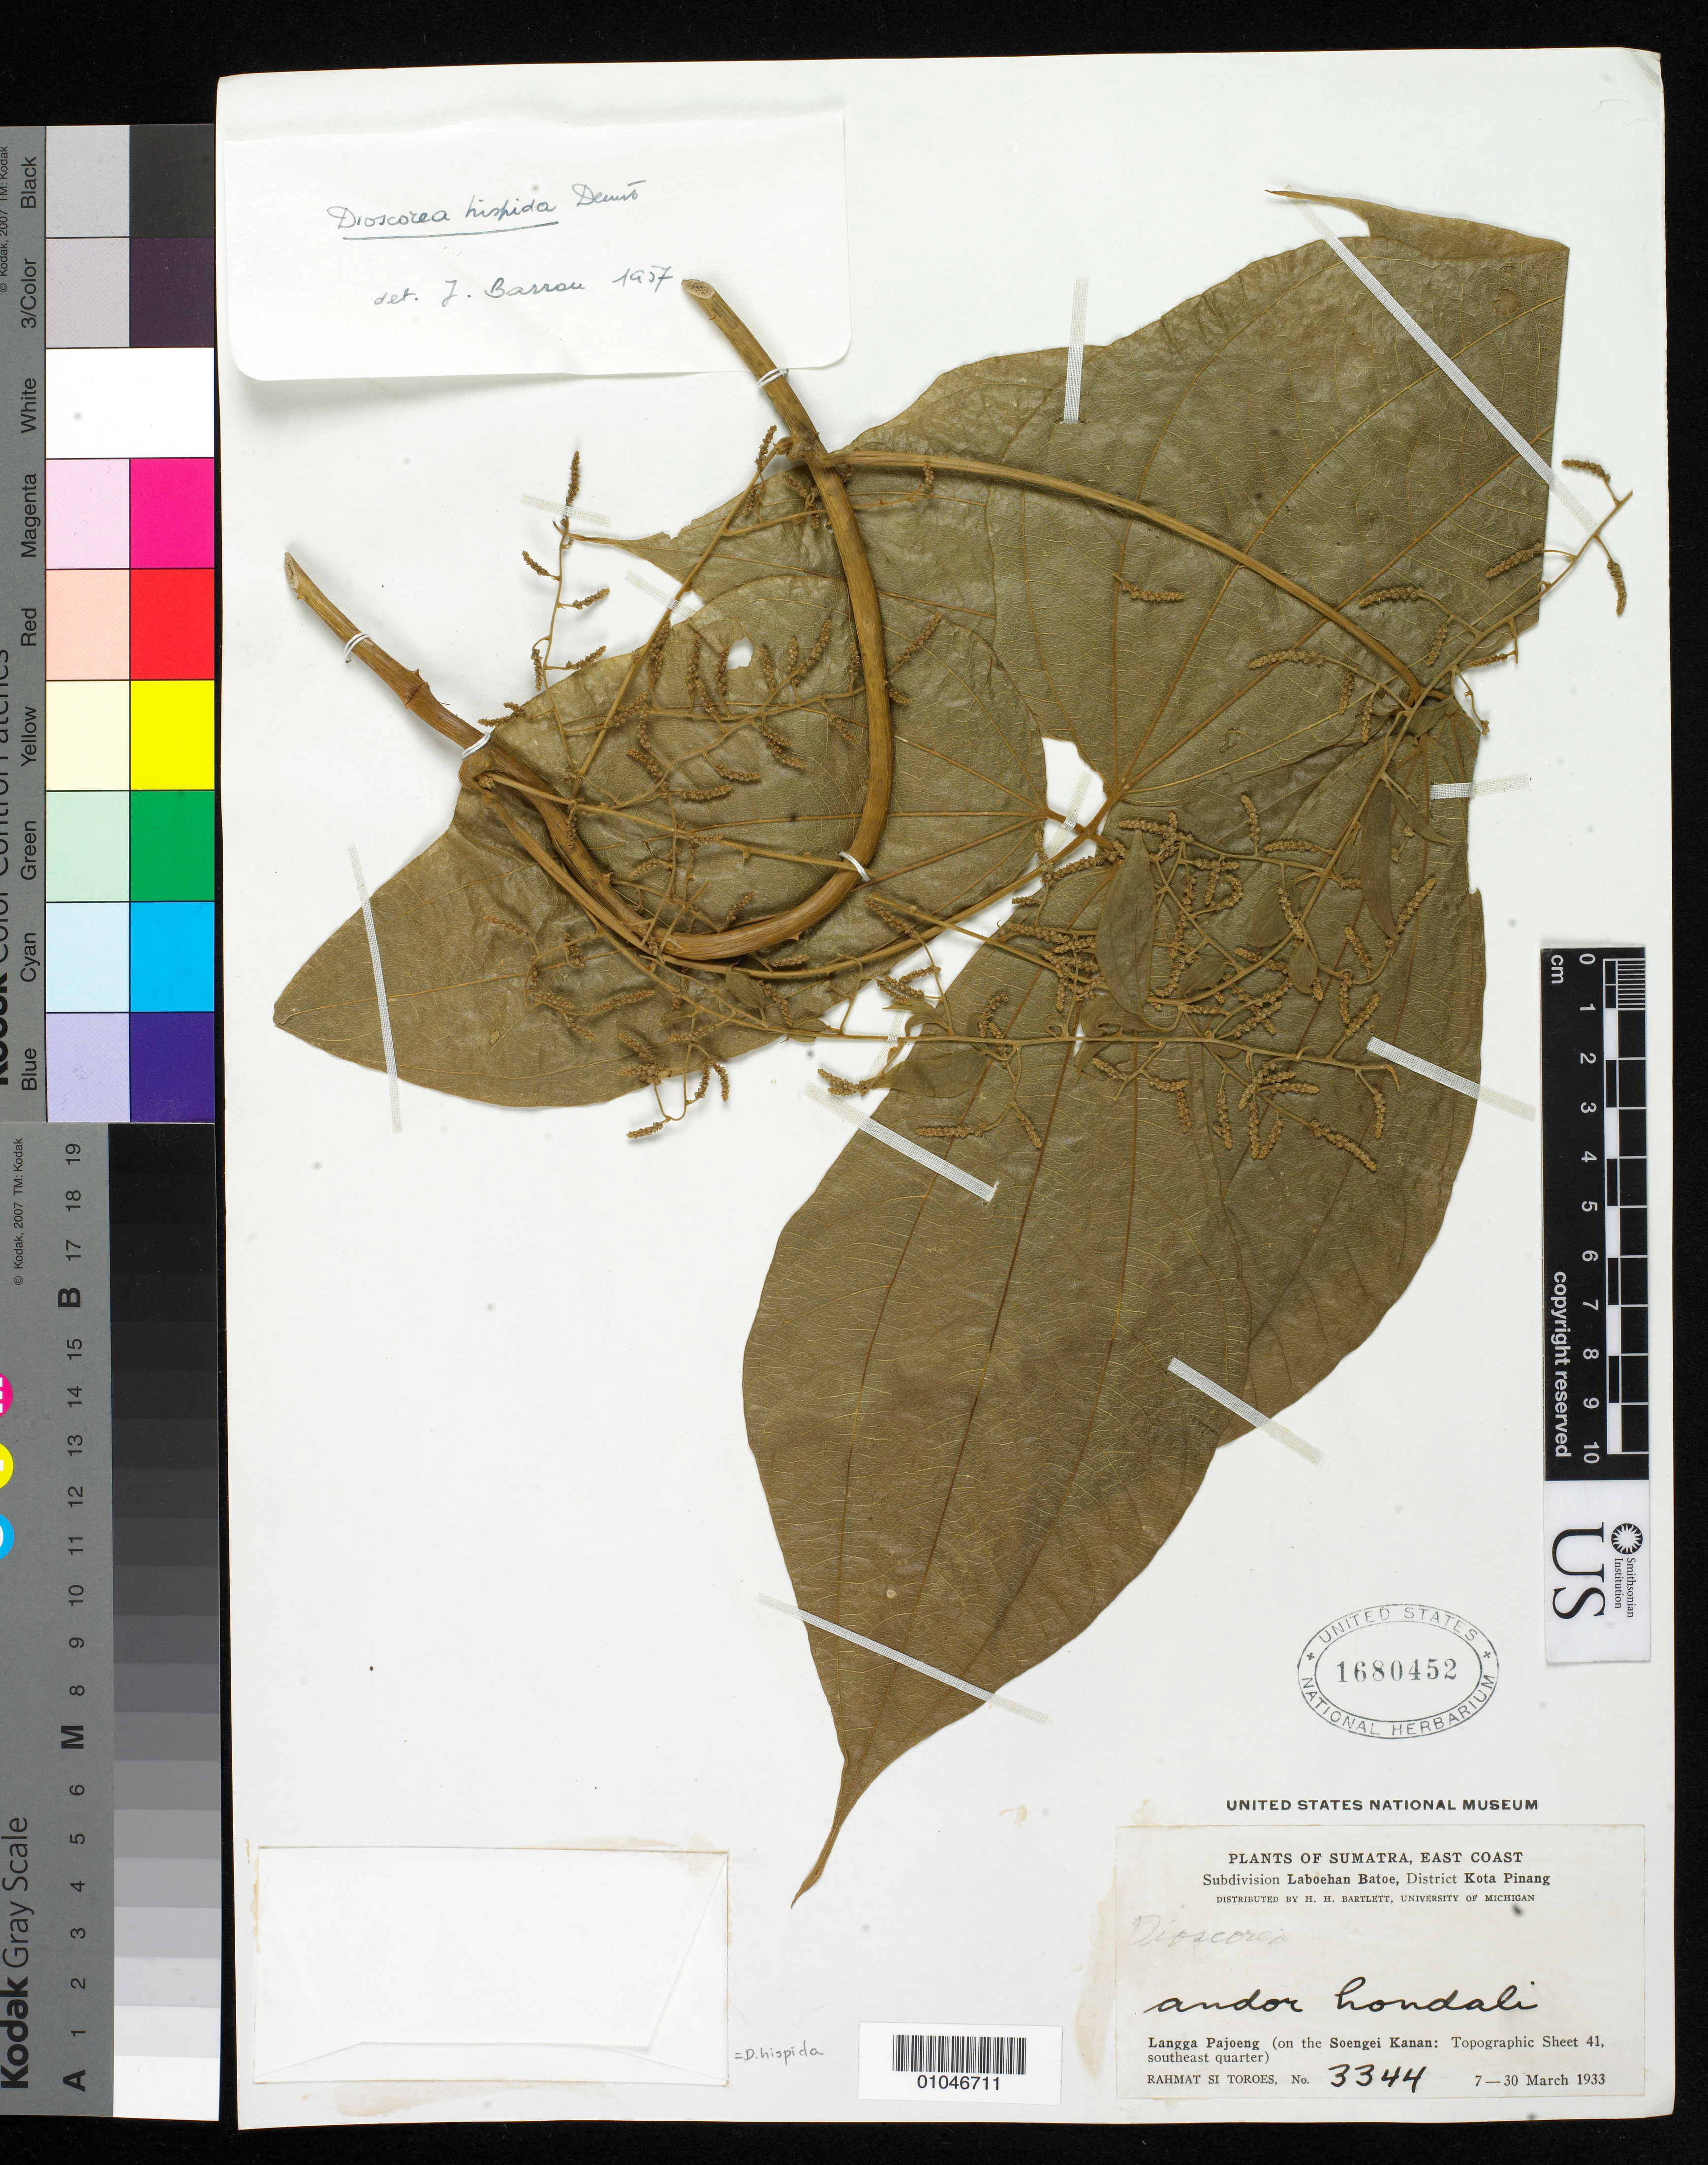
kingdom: Plantae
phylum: Tracheophyta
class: Liliopsida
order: Dioscoreales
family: Dioscoreaceae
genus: Dioscorea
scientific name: Dioscorea hispida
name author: Dennst.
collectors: Rahmat Si Boeea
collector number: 3344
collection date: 1933-03-07/1933-03-30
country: Indonesia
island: Sumatra I.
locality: (East Coast) Langga Pajoeng (on the Soengei Kanan), districtr Kota Pinang, subdivision Laboehan Batoe, Sumatra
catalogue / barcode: US 1680452